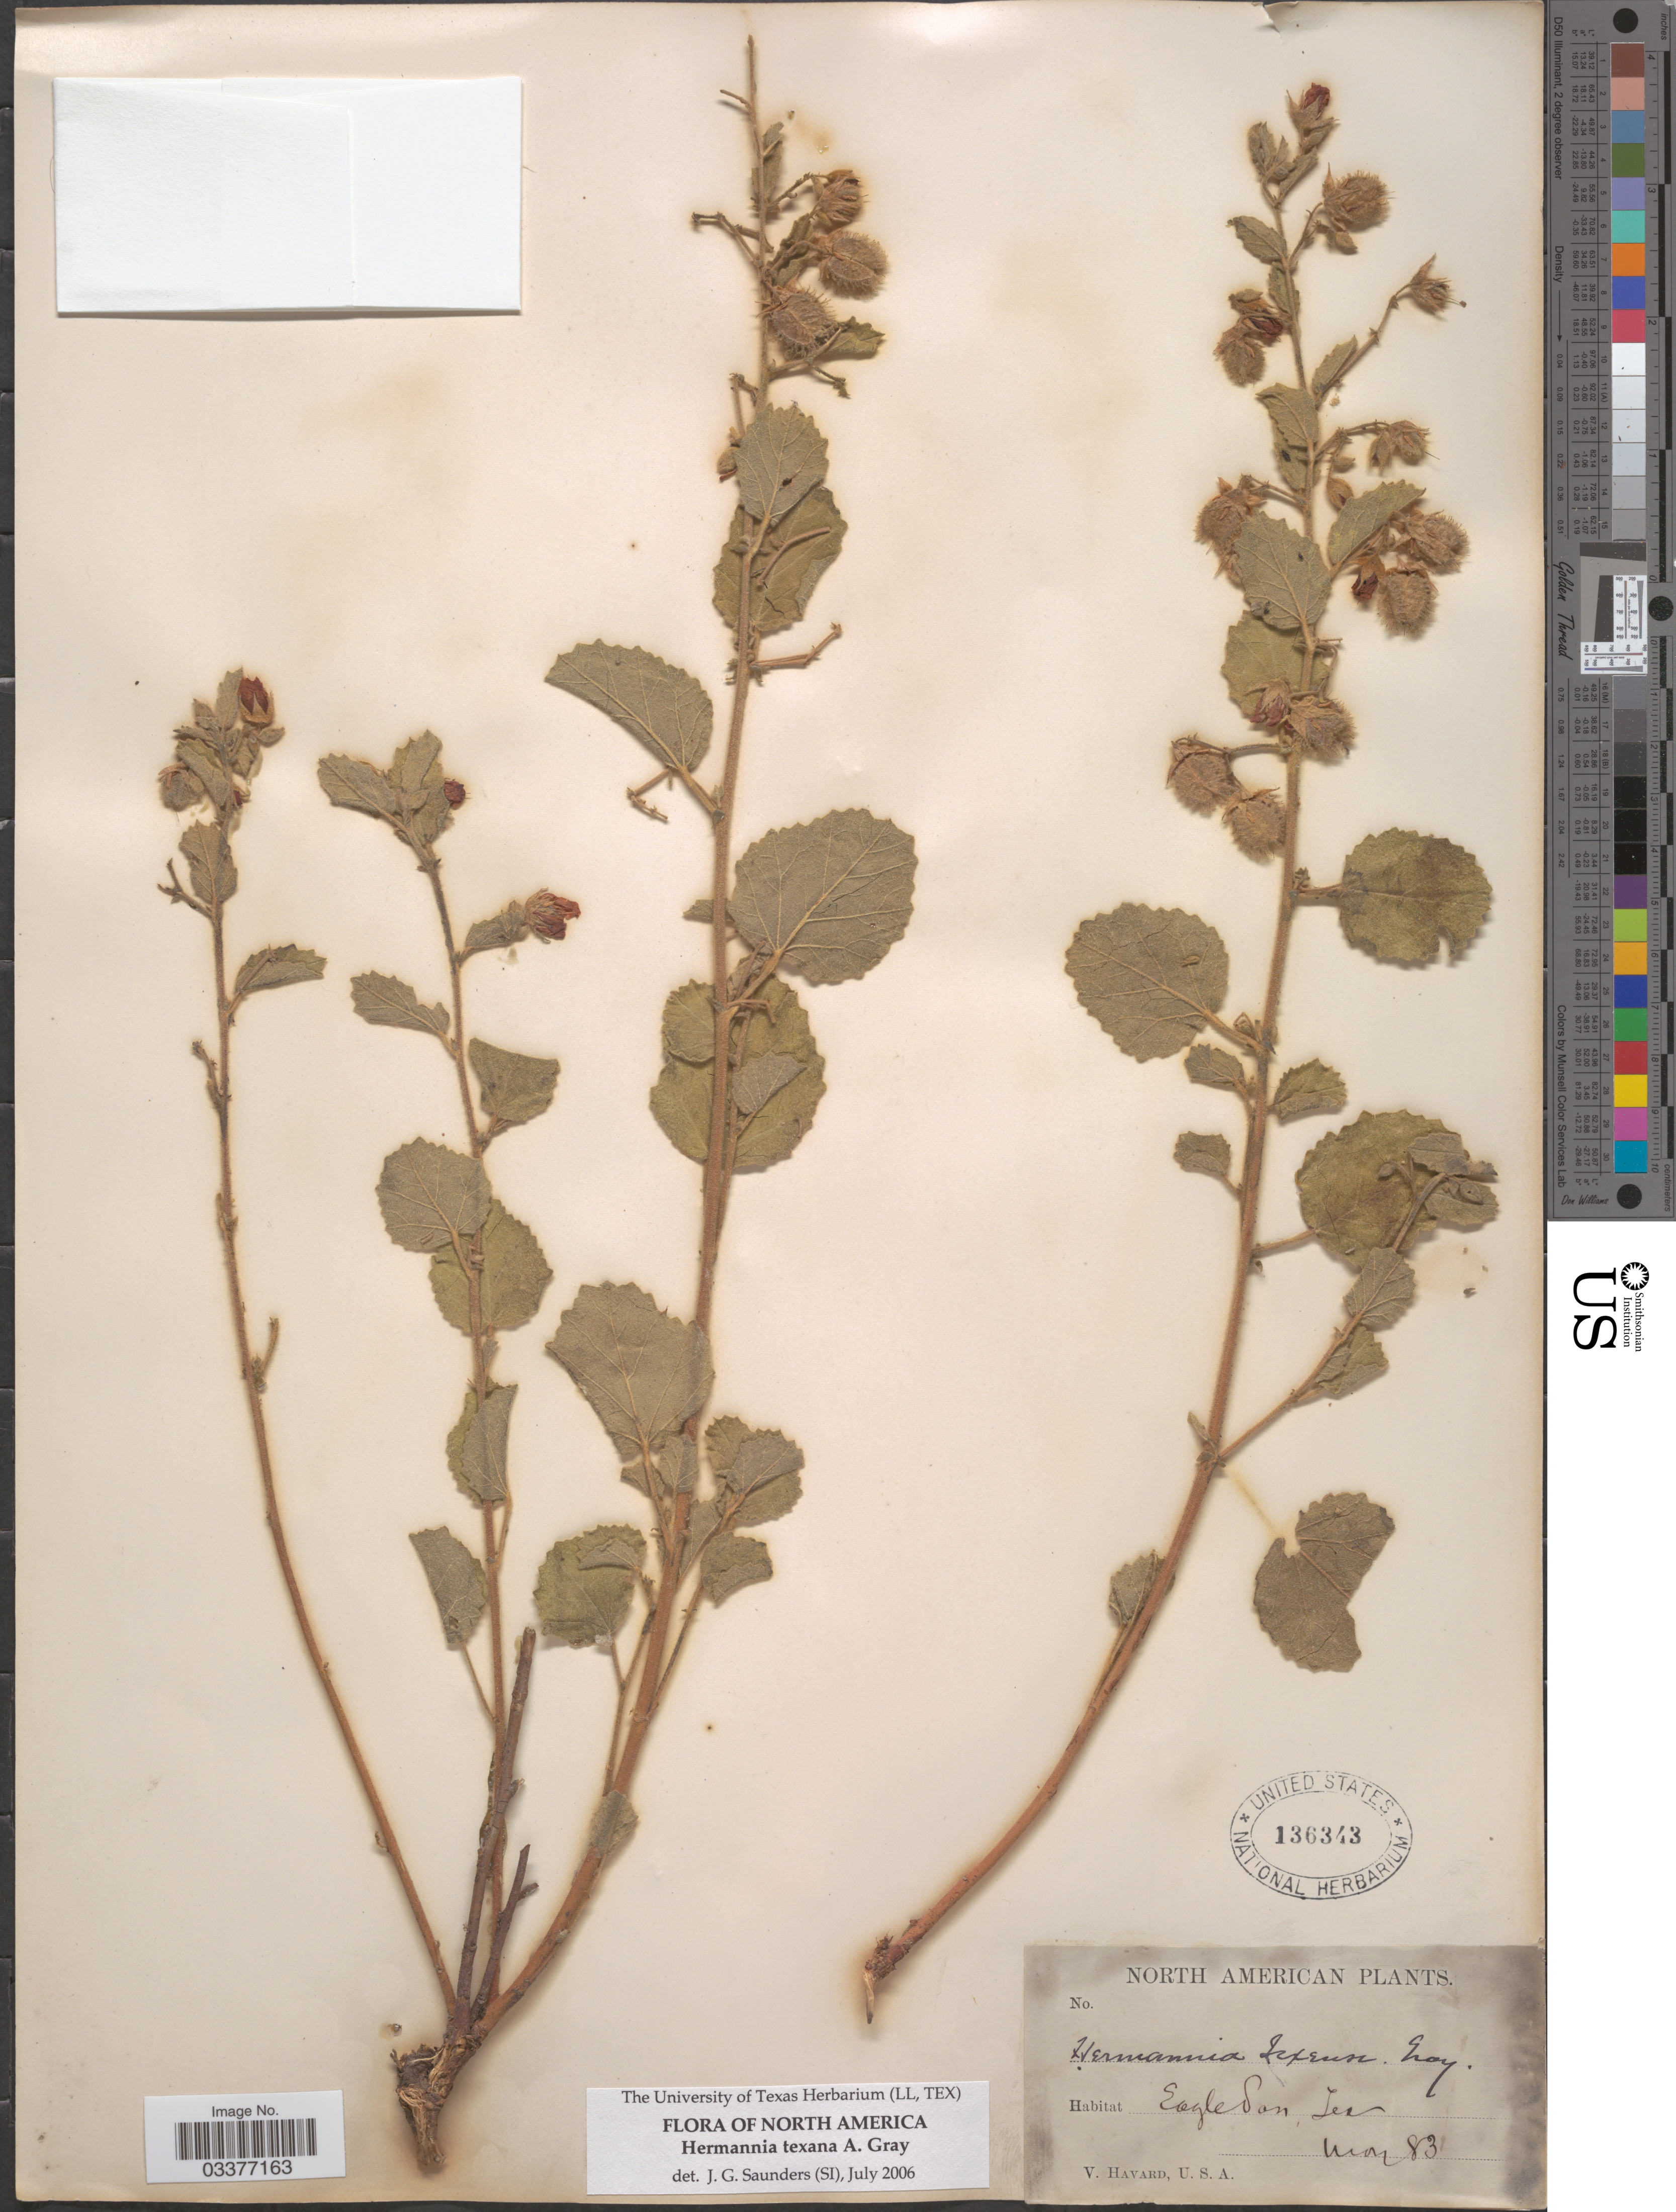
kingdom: Plantae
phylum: Tracheophyta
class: Magnoliopsida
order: Malvales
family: Malvaceae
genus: Hermannia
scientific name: Hermannia texana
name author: A. Gray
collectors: V. Havard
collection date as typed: Transcribed d/m/y: /5/83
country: United States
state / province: Texas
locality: Eagle Pass.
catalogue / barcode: US 136343